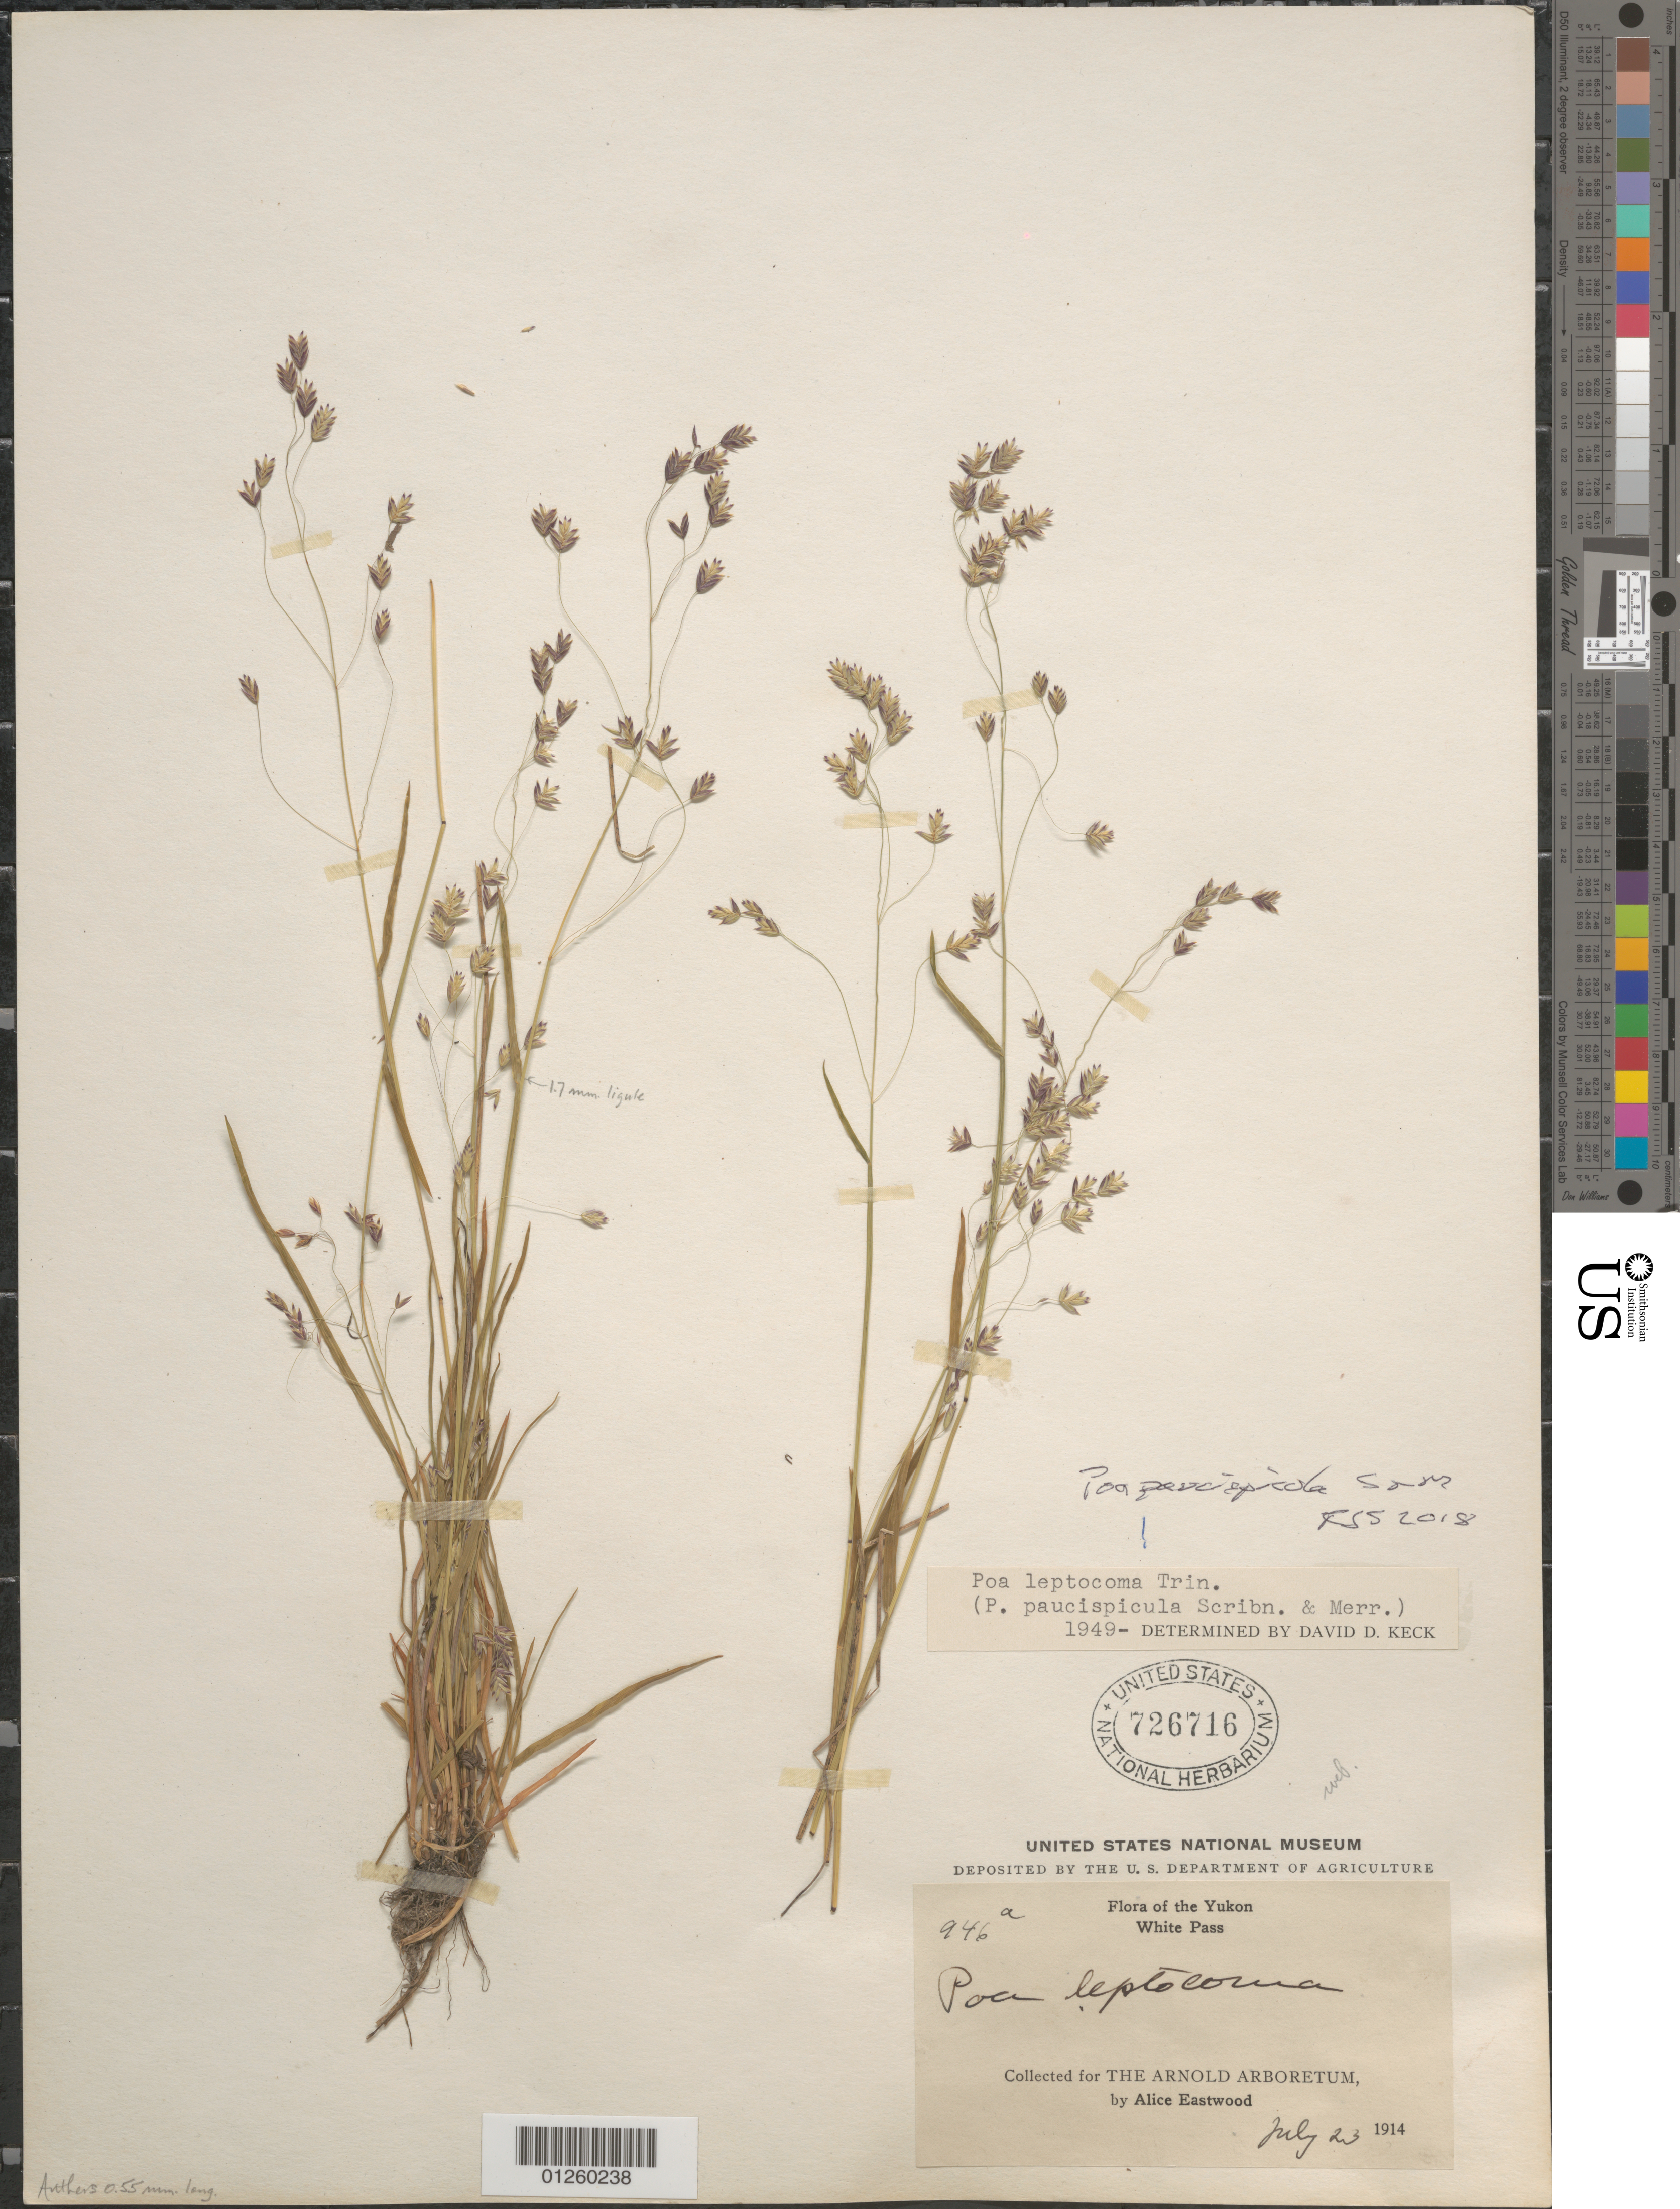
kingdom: Plantae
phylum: Tracheophyta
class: Liliopsida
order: Poales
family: Poaceae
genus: Poa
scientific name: Poa paucispicula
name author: Scribn. & Merr.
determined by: Soreng, Robert J., Research Associate (BOT), Smithsonian Institution - National Museum of Natural History (UNITED STATES)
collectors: A. Eastwood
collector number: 946a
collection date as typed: July 23, 1914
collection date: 1914-07-23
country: Canada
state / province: Yukon Territory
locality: Yukon, White Pass.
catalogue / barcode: US 726716